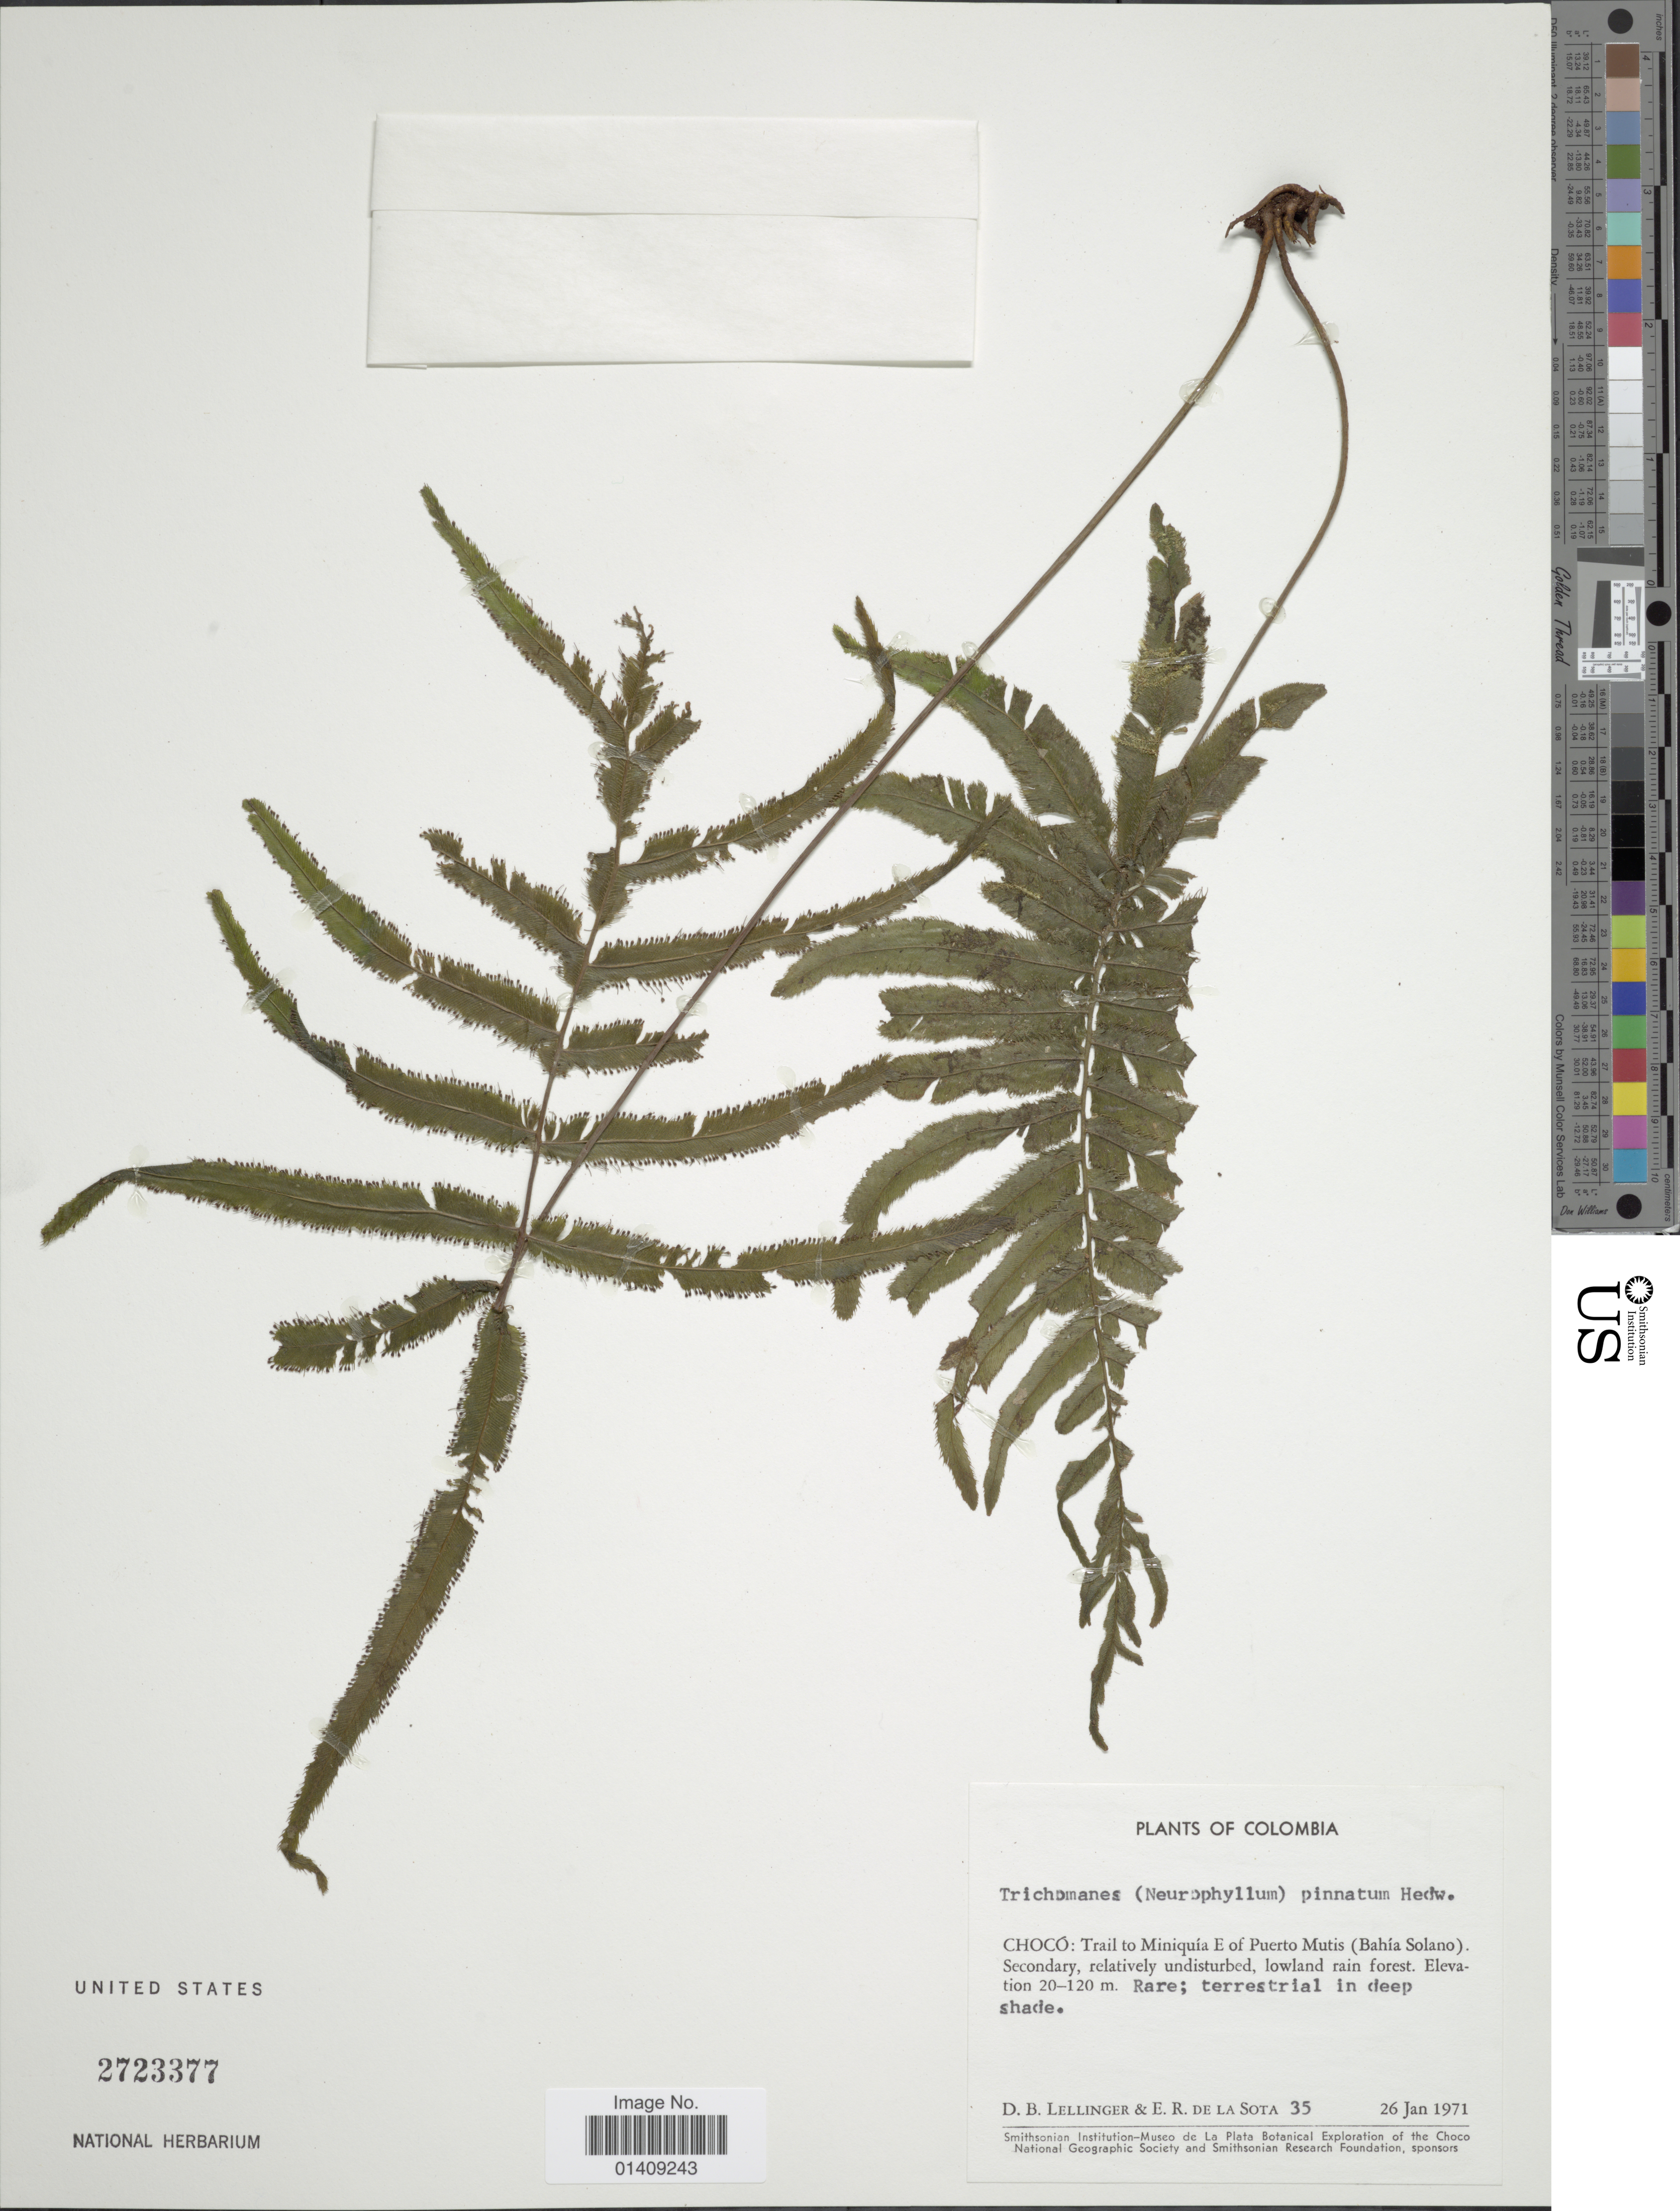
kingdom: Plantae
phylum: Tracheophyta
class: Polypodiopsida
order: Hymenophyllales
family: Hymenophyllaceae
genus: Trichomanes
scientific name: Trichomanes pinnatum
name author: Hedw.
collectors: D. B. Lellinger & E. R. de la Sota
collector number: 35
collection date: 1971-01-26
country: Colombia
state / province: Chocó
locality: Choco: Trail to Miniquia E of Puerto Mutis Bahia Solano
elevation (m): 20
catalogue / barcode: US 2723377